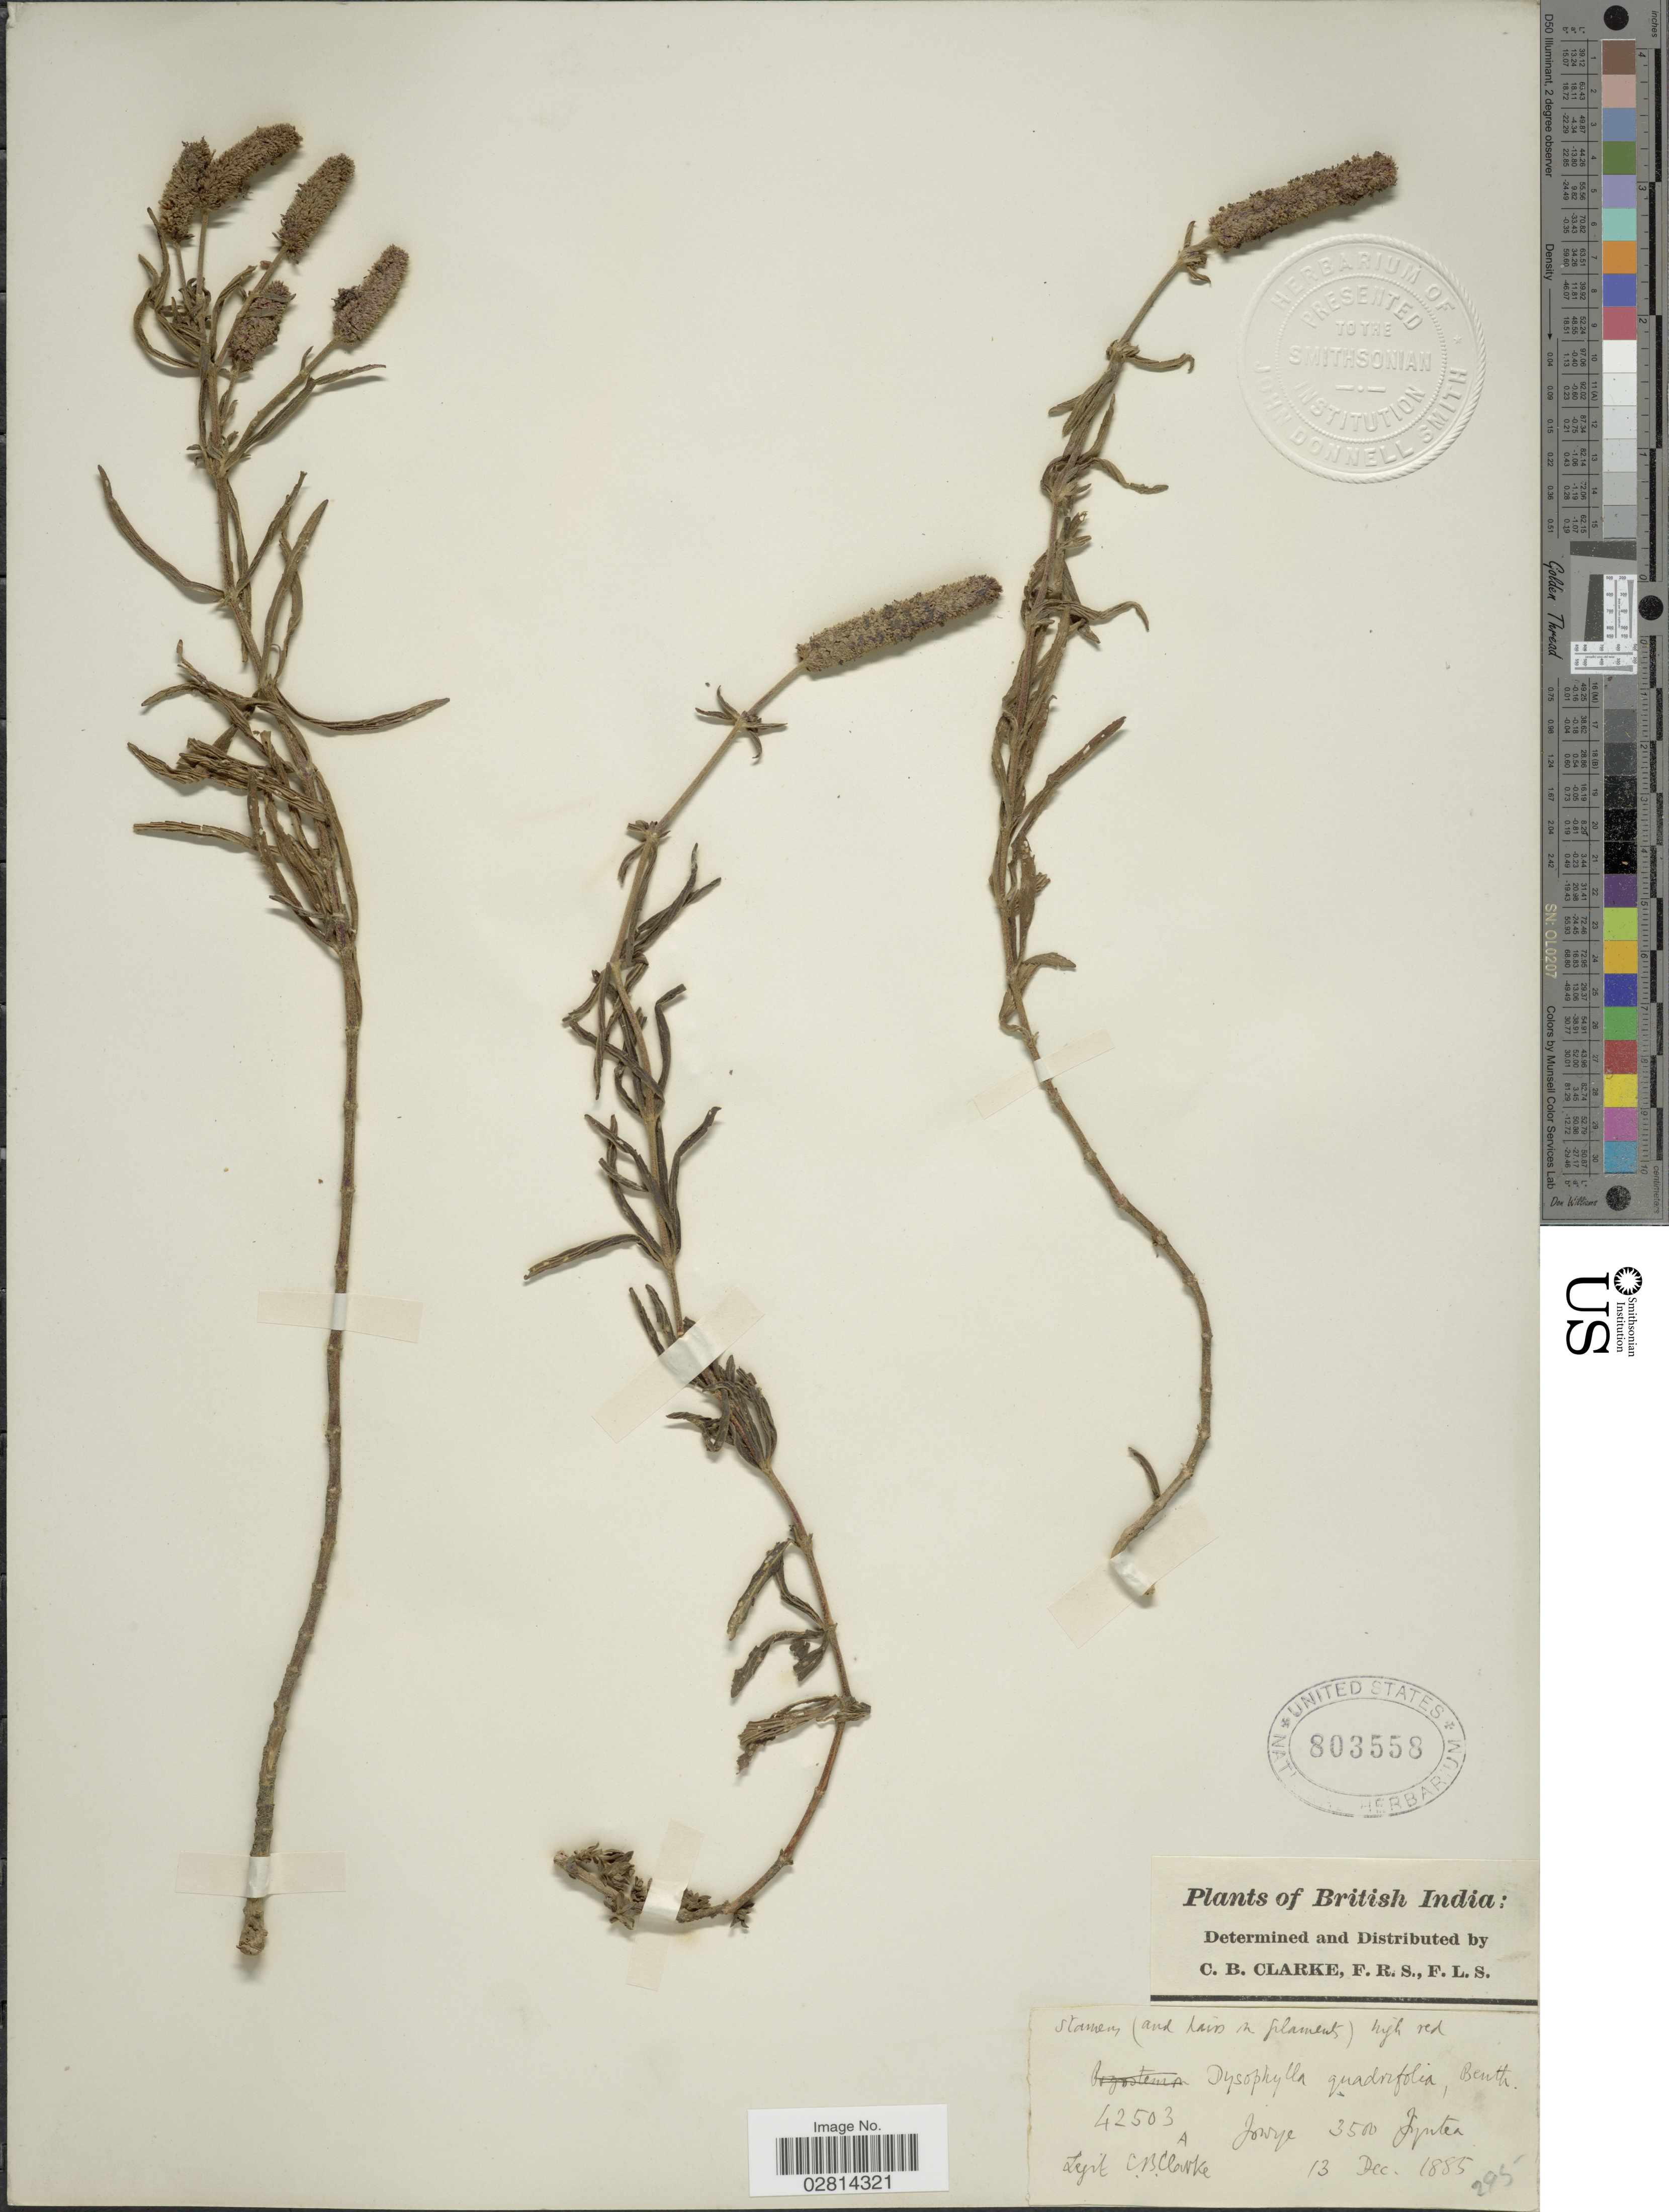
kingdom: Plantae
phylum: Tracheophyta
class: Magnoliopsida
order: Lamiales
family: Lamiaceae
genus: Pogostemon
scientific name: Pogostemon quadrifolius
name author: (Benth.) F. Muell.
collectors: C. B. Clarke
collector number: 42503A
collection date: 1885-12-13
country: India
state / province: Meghalaya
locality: British India. Jowye. Jyntea.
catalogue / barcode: US 803558